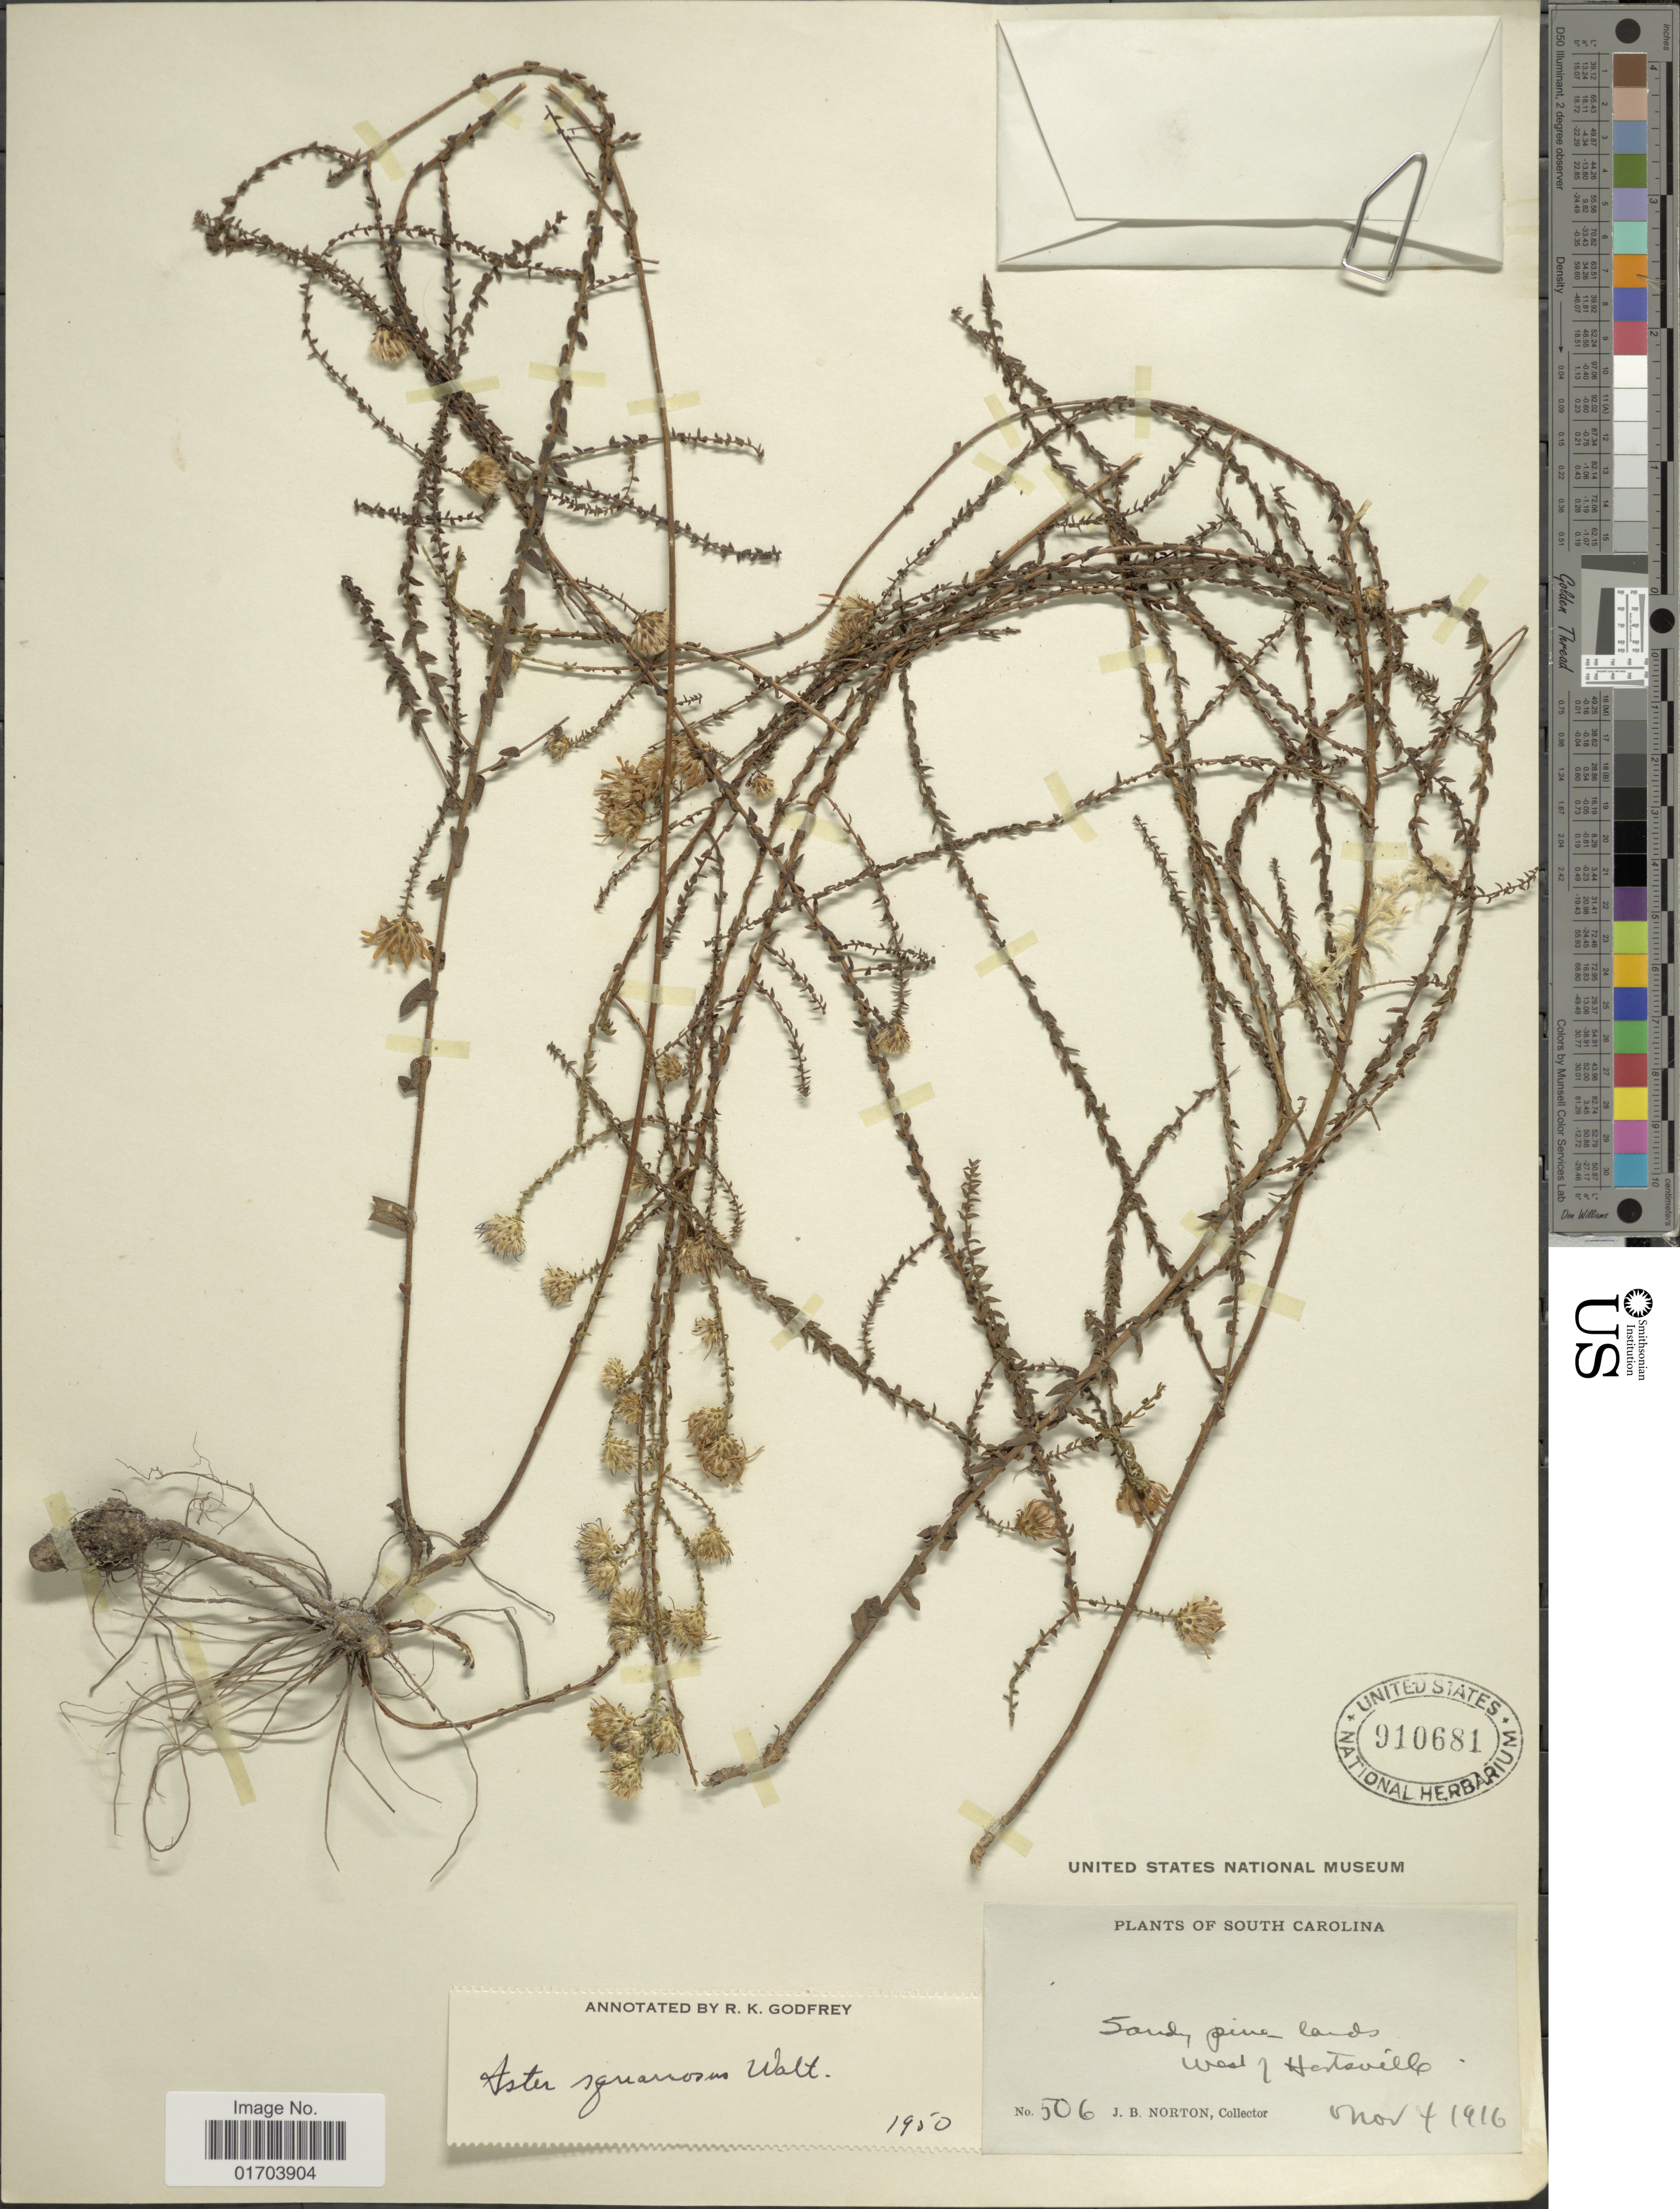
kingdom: Plantae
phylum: Tracheophyta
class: Magnoliopsida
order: Asterales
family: Asteraceae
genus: Symphyotrichum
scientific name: Symphyotrichum walteri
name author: (Alexander) G.L. Nesom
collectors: J. B. Norton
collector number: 506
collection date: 1916-11-04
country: United States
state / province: South Carolina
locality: West of Hertsville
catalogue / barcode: US 910681